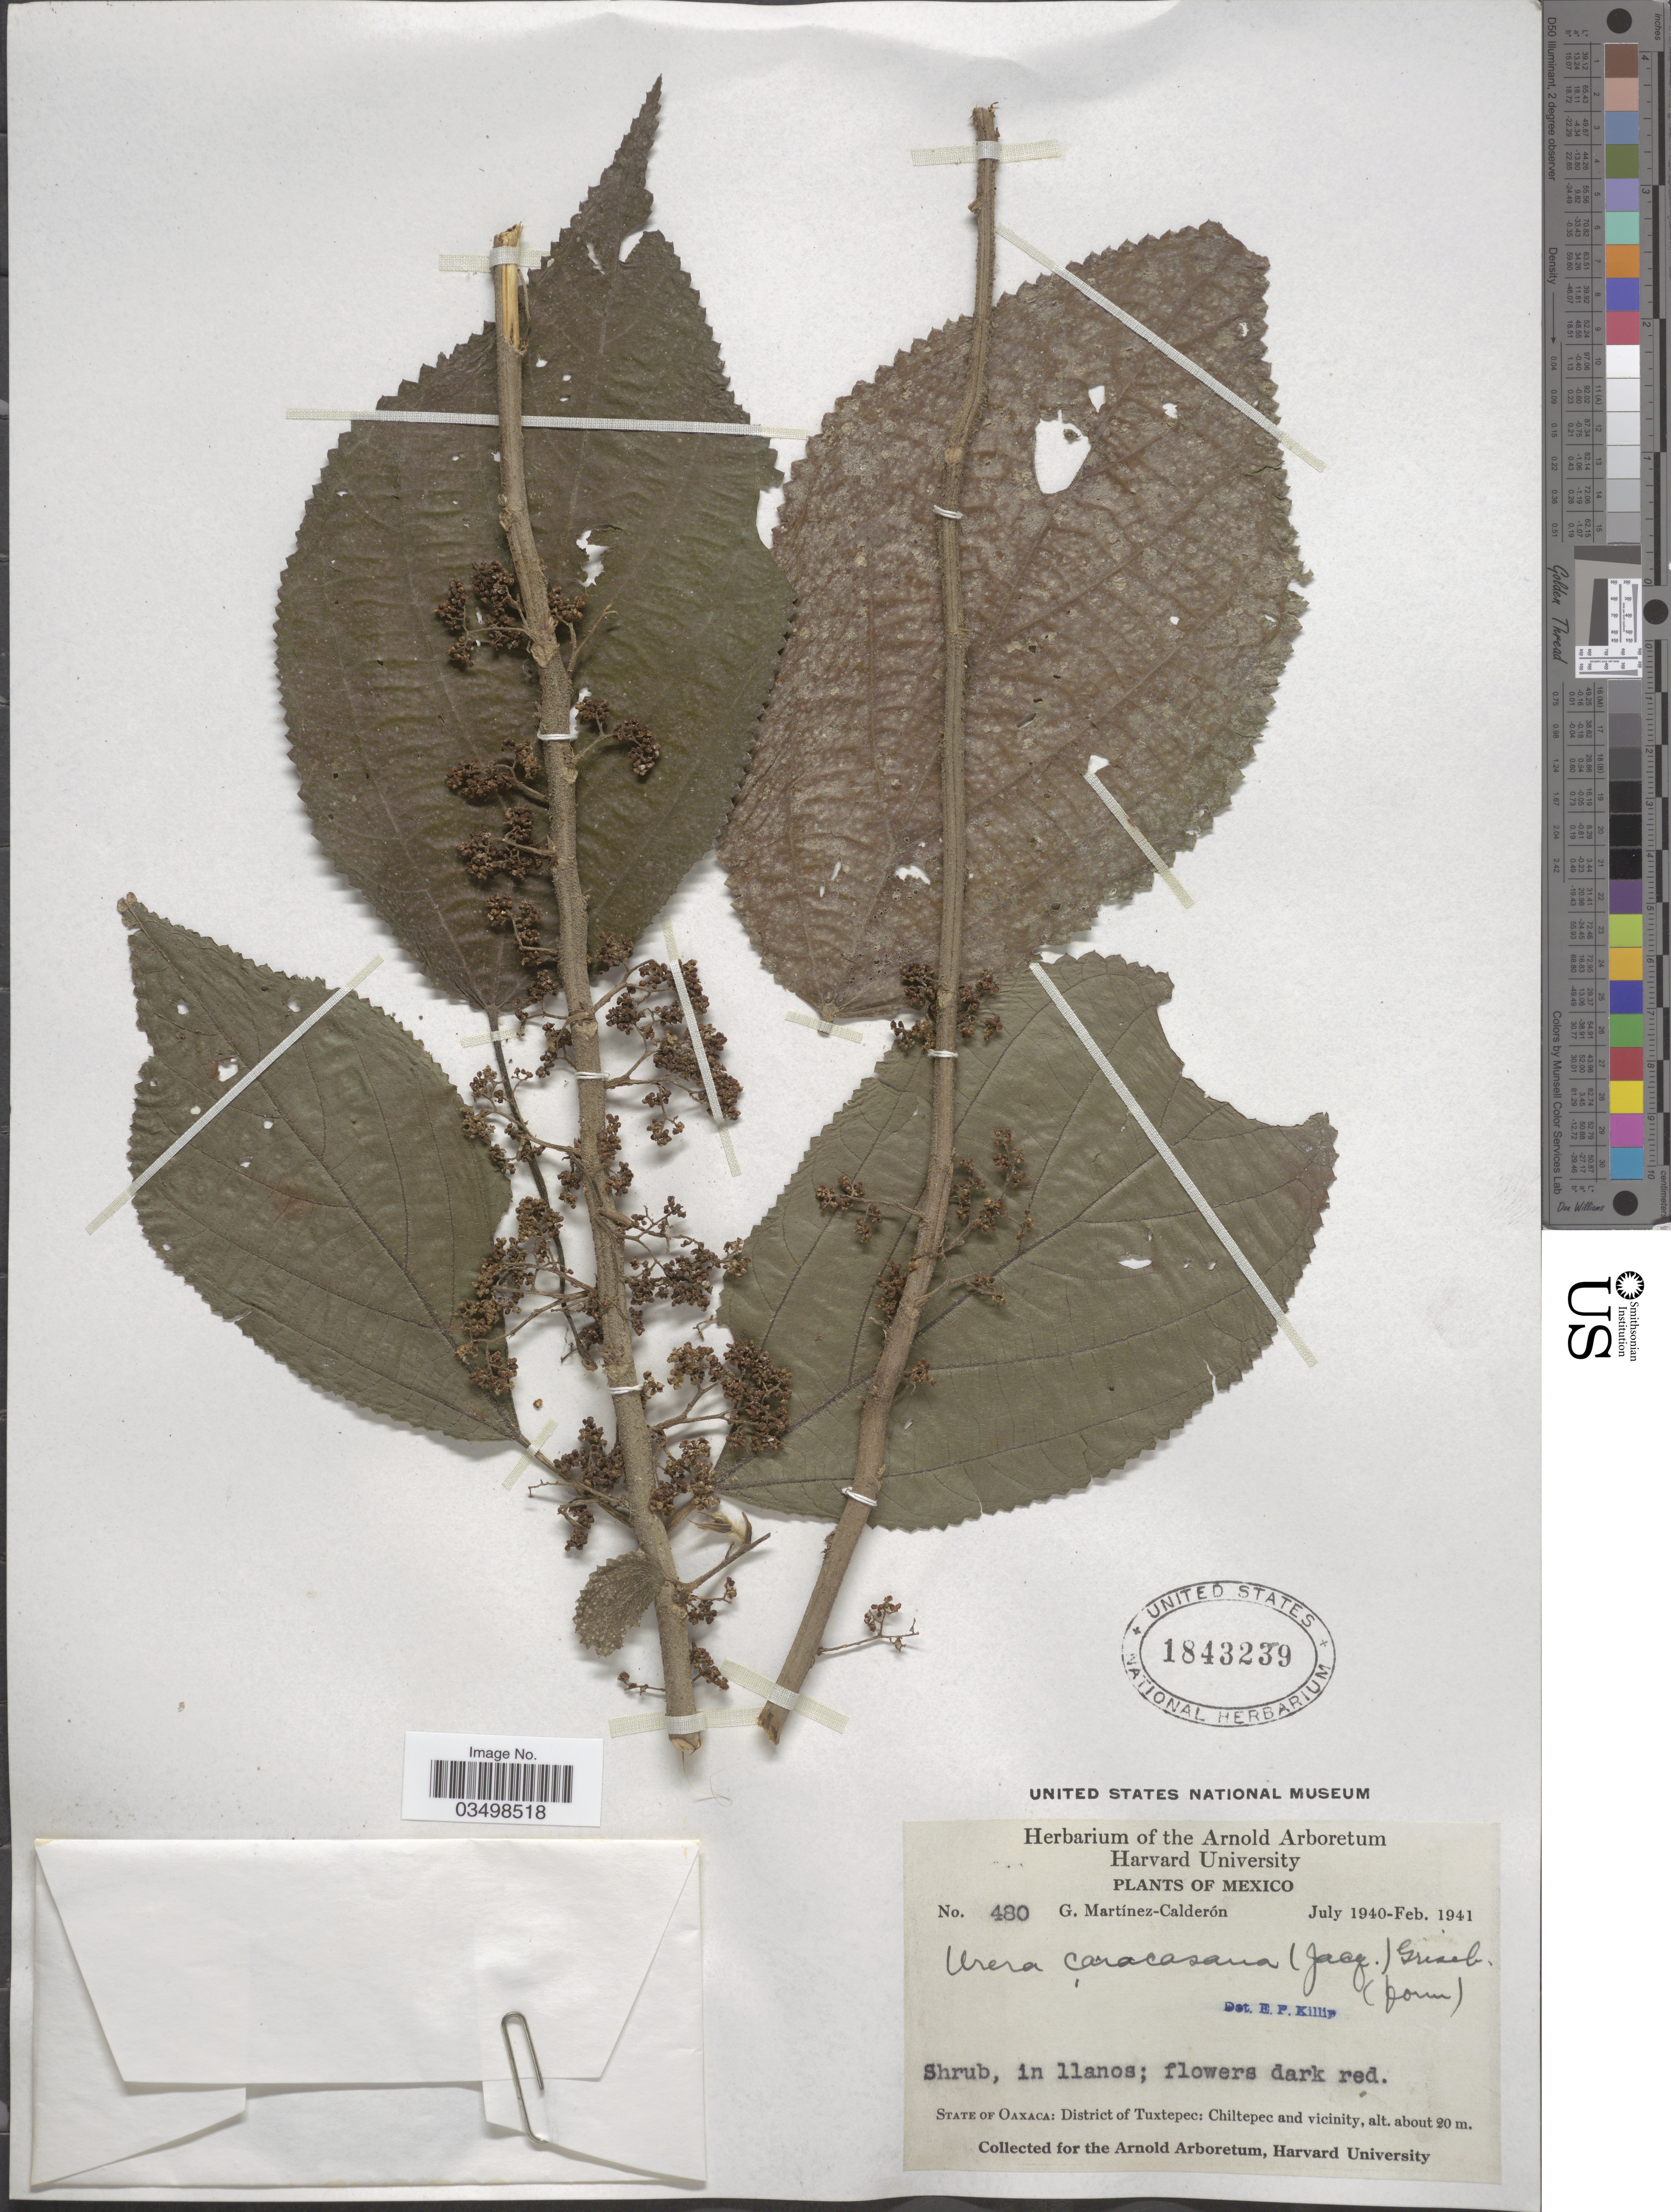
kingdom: Plantae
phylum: Tracheophyta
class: Magnoliopsida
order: Rosales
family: Urticaceae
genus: Urera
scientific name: Urera caracasana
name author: (Jacq.) Gaudich. ex Griseb.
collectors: G. Martínez Calderón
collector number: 480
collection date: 1940-07/1941-02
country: Mexico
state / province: Oaxaca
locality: District of Tuxtepec: Chiltepec and vicinity.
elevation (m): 20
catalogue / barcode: US 1843239